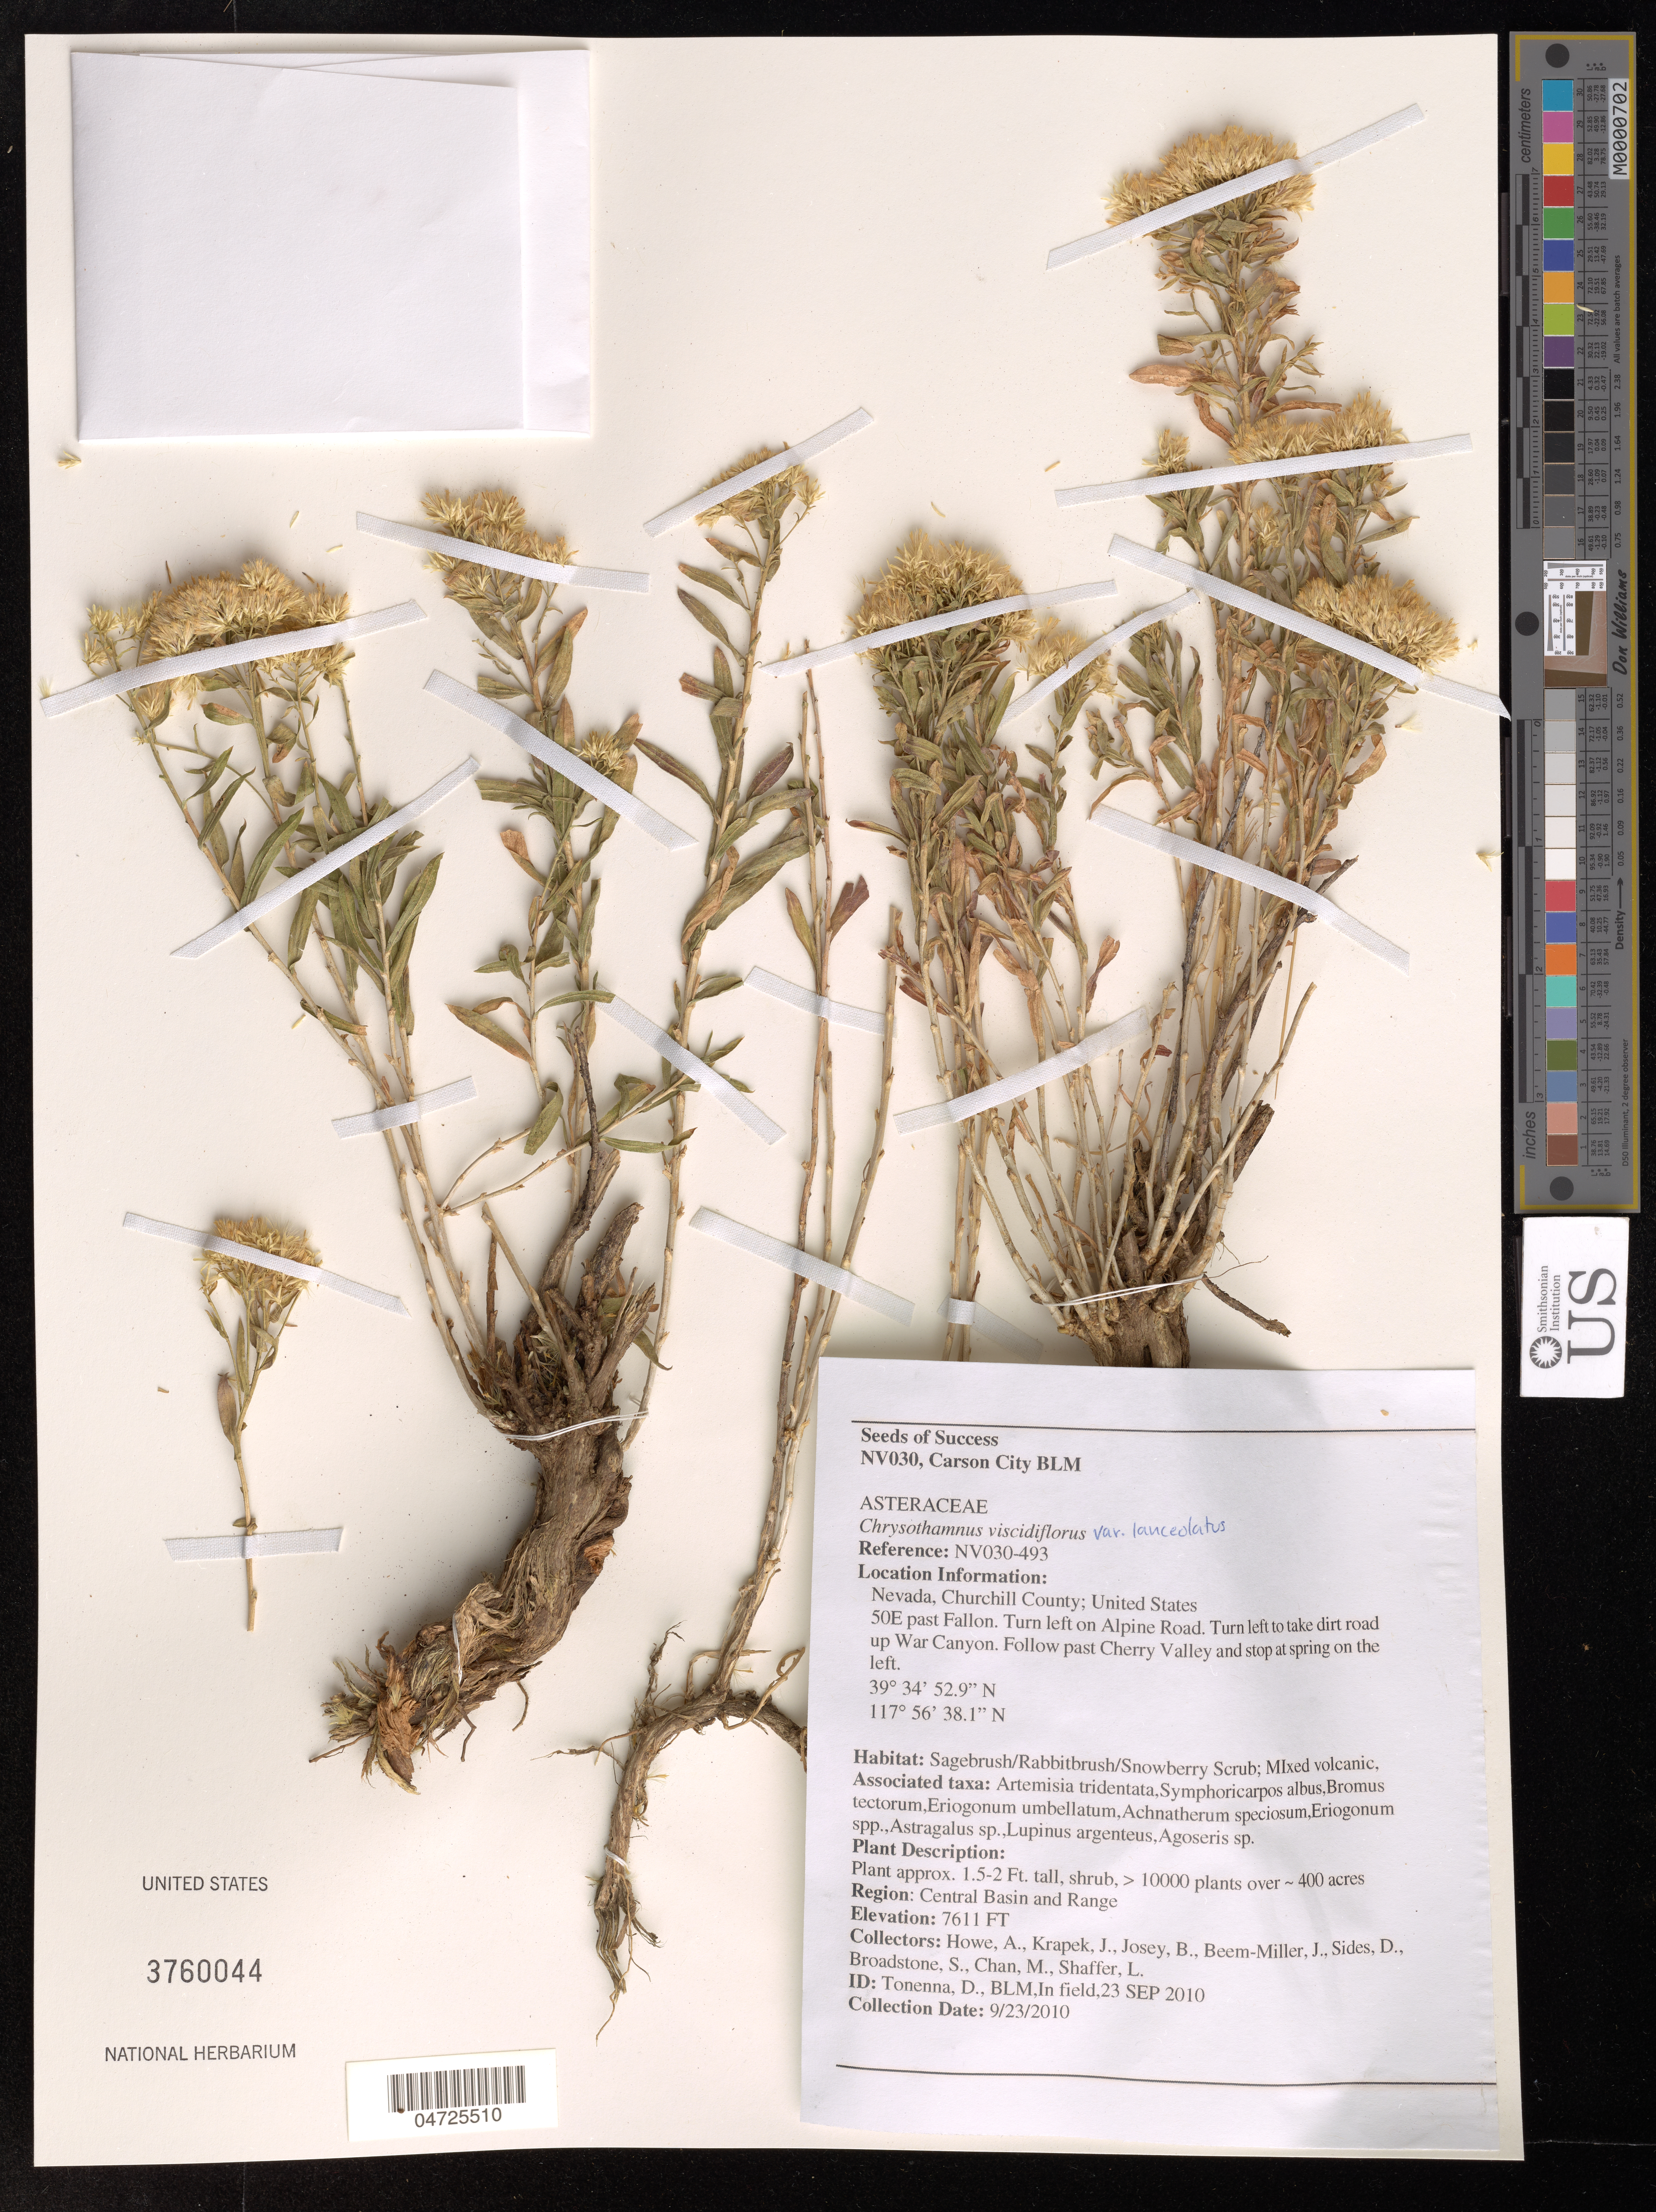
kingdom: Plantae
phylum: Tracheophyta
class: Magnoliopsida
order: Asterales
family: Asteraceae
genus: Chrysothamnus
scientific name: Chrysothamnus viscidiflorus var. lanceolatus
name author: (Nutt.) Greene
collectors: A. Howe, J. Krapek, B. Josey, J. Beem-Miller, D. Sides & et al.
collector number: NV030-493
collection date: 2010-09-23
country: United States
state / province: Nevada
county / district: Churchill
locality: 50E past Fallon. Turn left on Alpine Road. Turn L to take dirt road up War Canyon. Past Cherry Valley and stop at spring on the left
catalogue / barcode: US 3760044